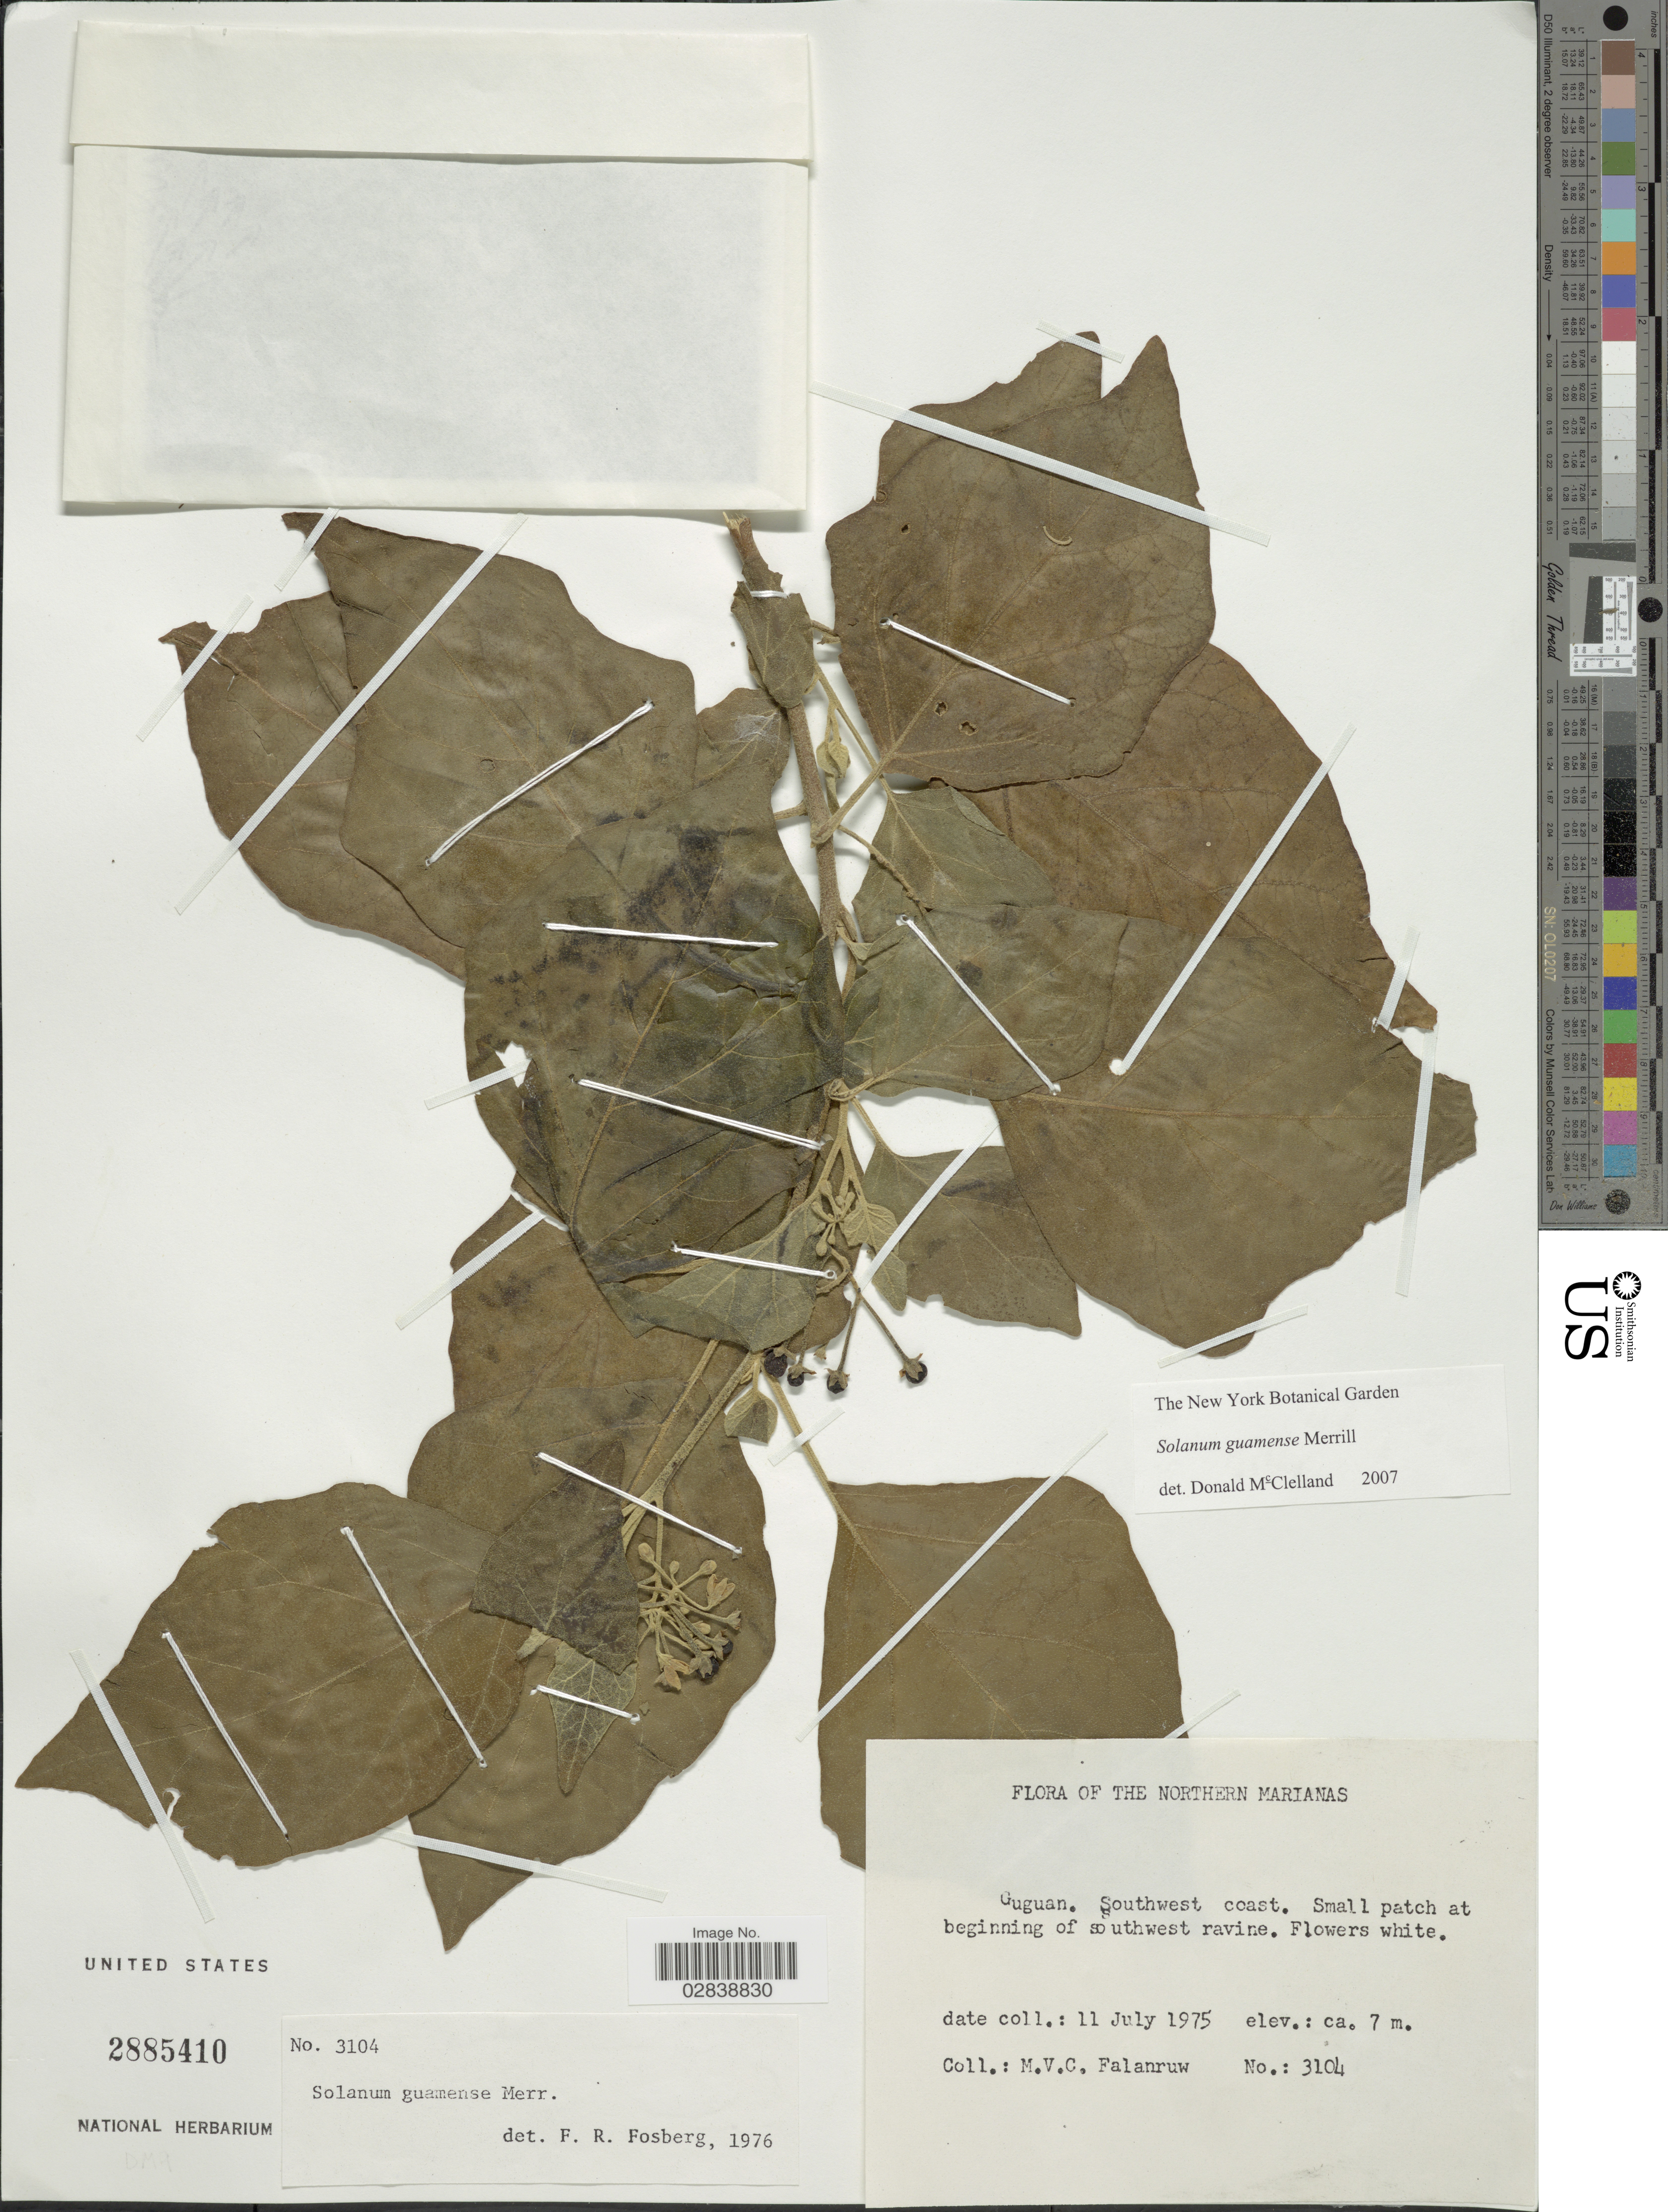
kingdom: Plantae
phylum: Tracheophyta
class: Magnoliopsida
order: Solanales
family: Solanaceae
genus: Solanum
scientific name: Solanum guamense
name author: Merr.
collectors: M. V. Falanruw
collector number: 3104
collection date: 1975-07-11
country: Northern Mariana Islands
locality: Guguan. Southwest coast. Small patch at beginning of southwest ravine.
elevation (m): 7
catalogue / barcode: US 2885410